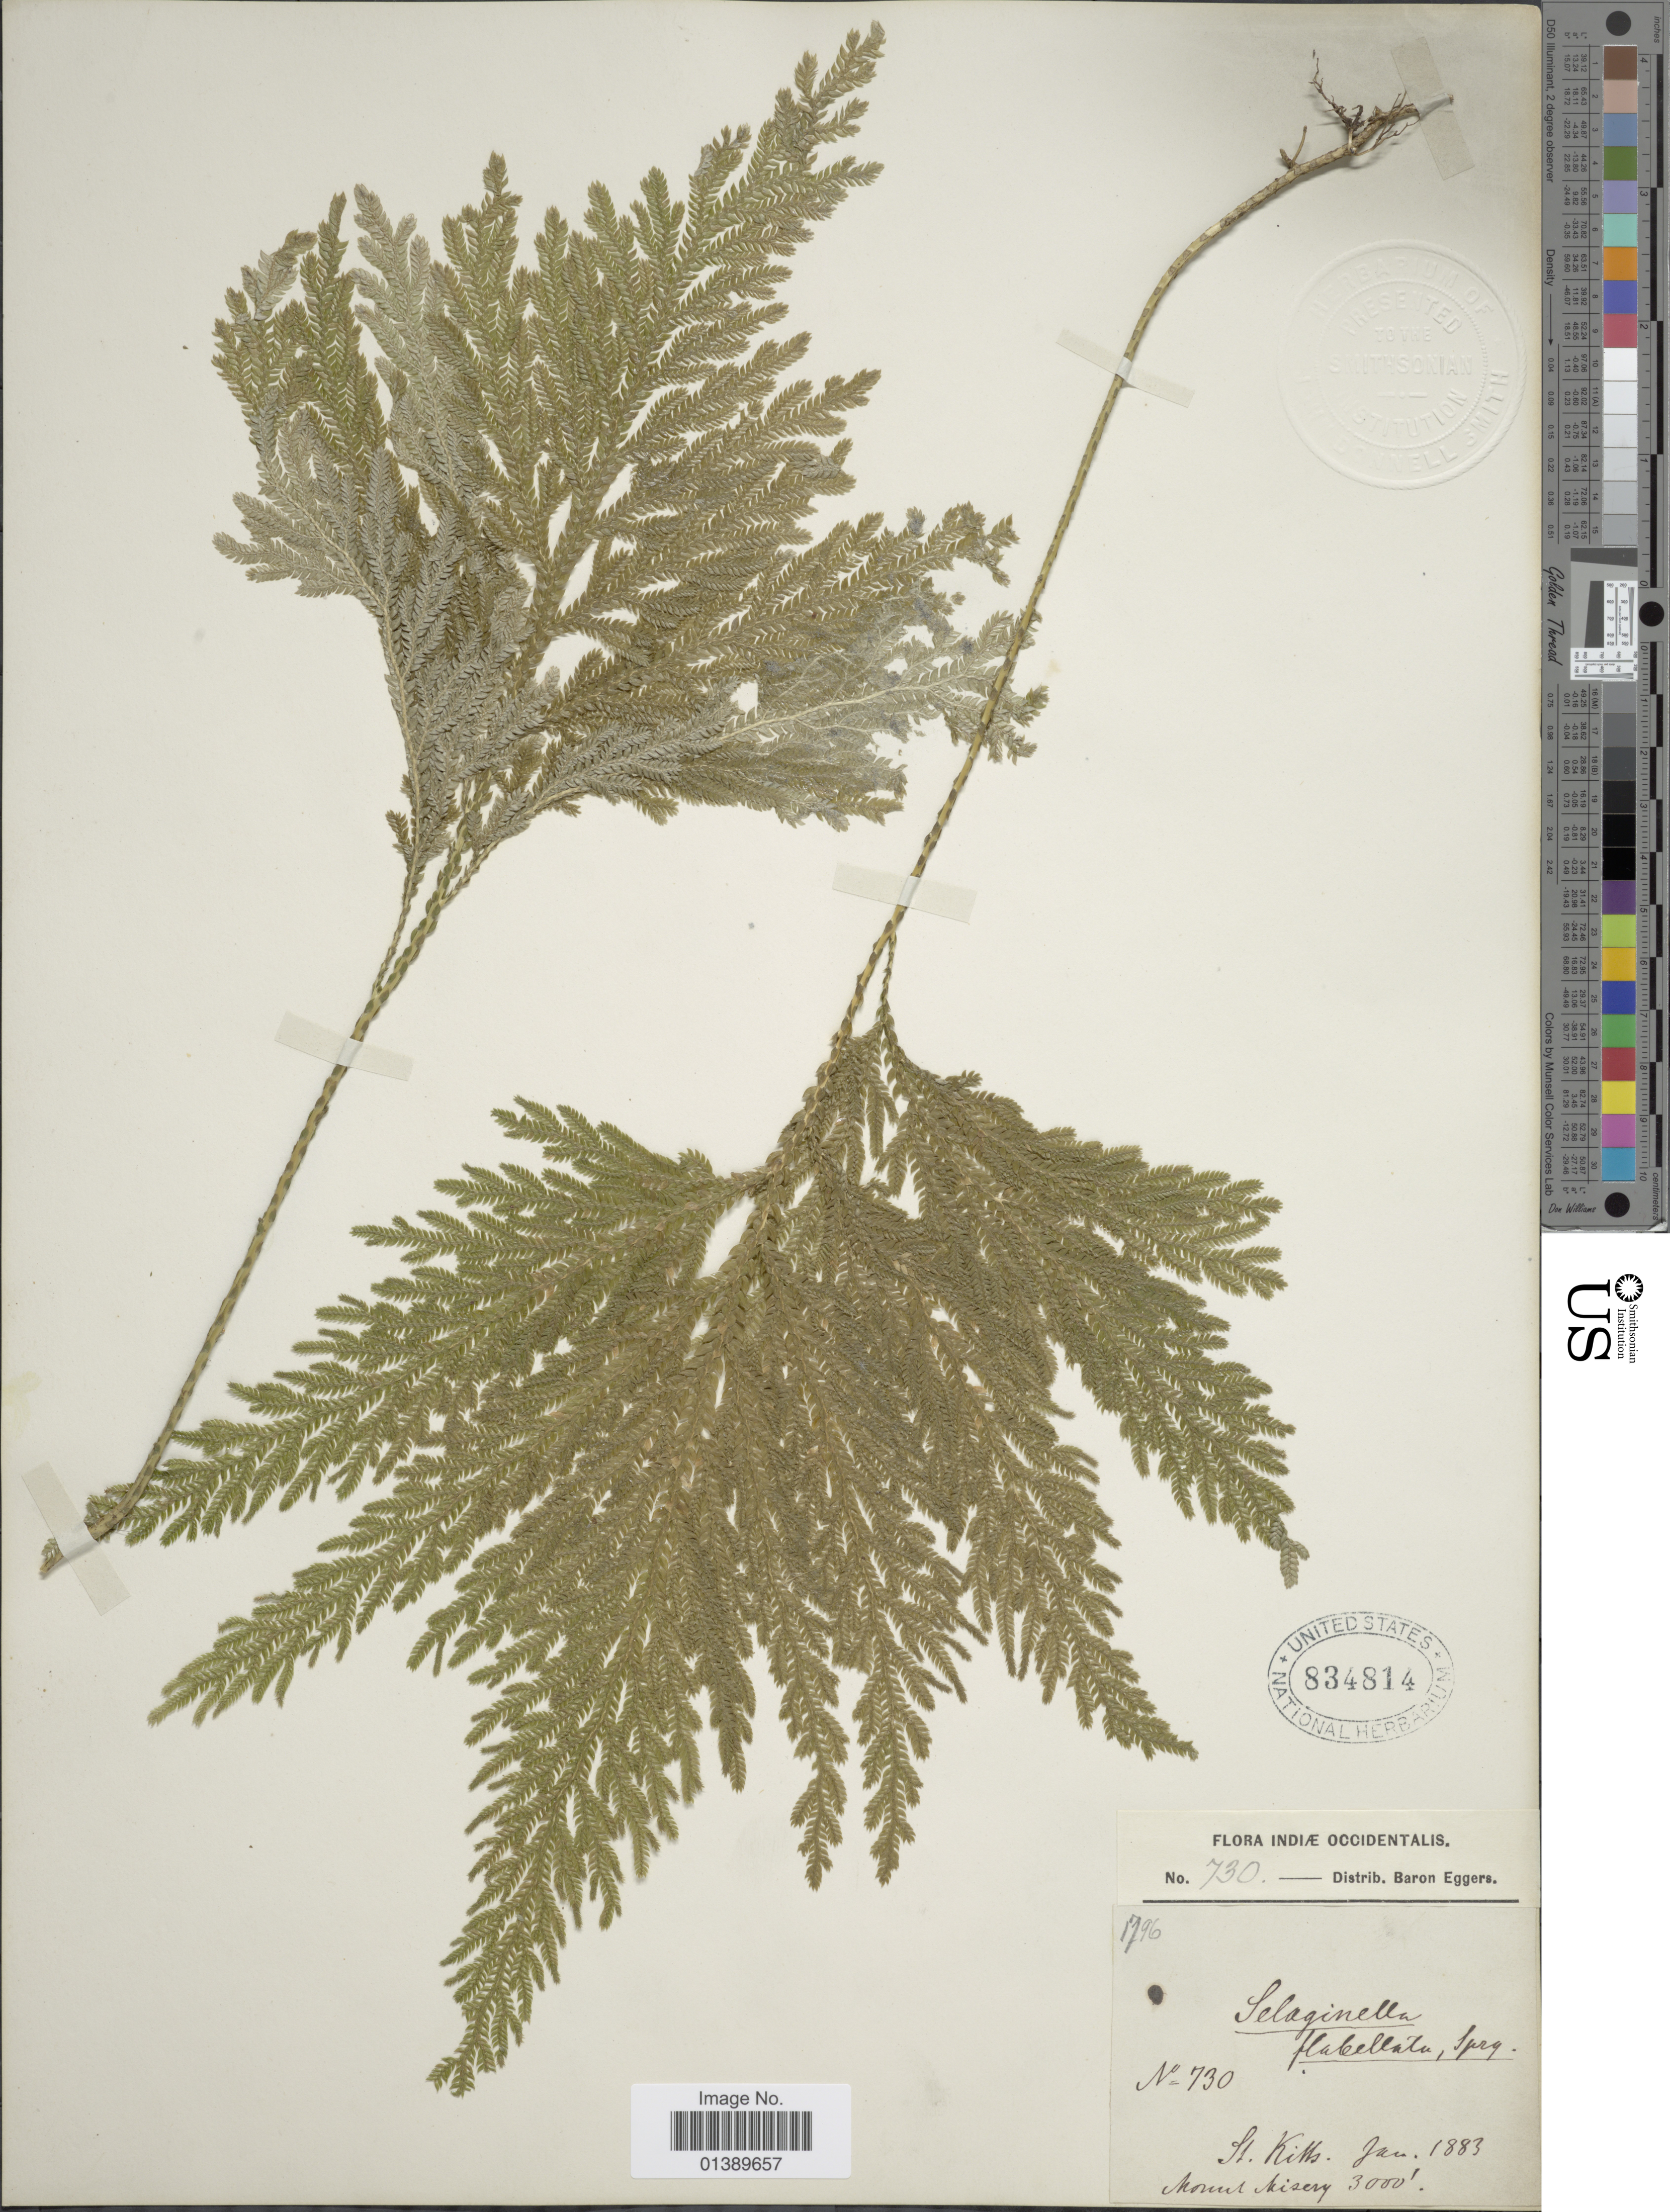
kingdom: Plantae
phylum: Tracheophyta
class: Lycopodiopsida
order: Selaginellales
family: Selaginellaceae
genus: Selaginella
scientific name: Selaginella flabellata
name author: L.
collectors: H. F. A. von Eggers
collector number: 730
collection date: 1883-01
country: St. Christopher-Nevis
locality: St Kitts, Mount Misery [interpreted]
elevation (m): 914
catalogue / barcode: US 834814